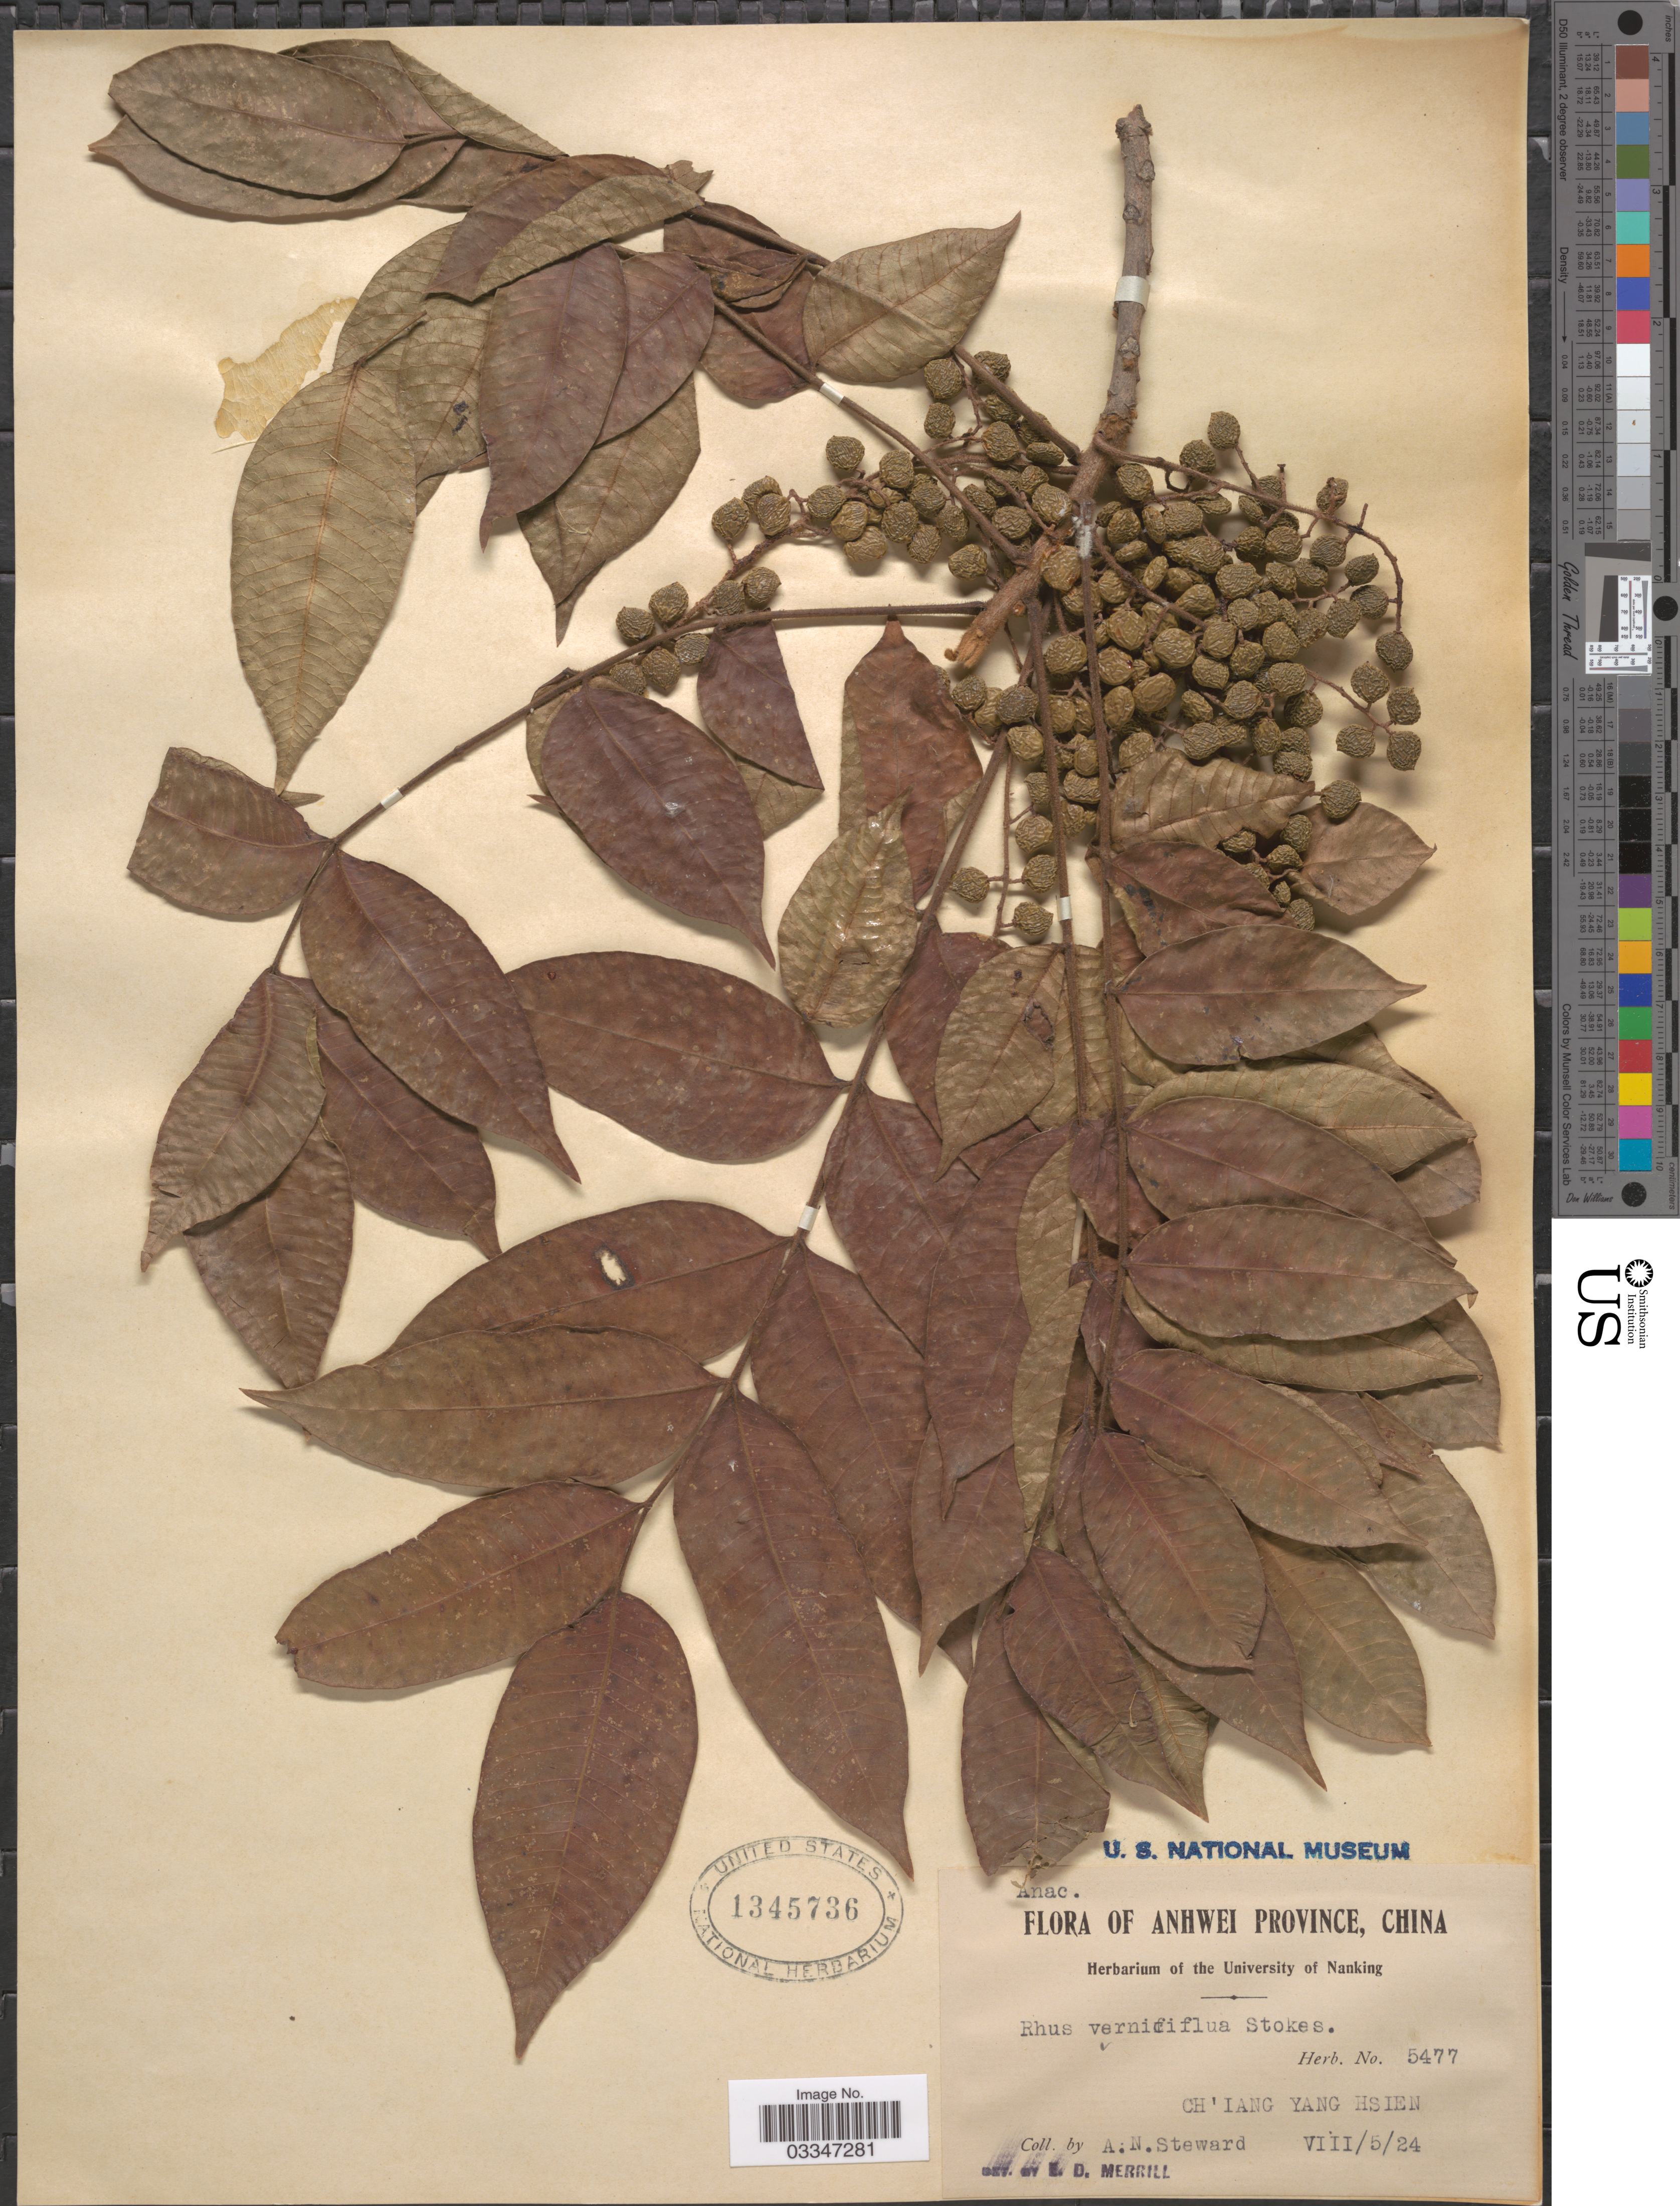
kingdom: Plantae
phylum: Tracheophyta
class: Magnoliopsida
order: Sapindales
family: Anacardiaceae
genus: Rhus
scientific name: Rhus verniciflua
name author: Stokes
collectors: A. N. Steward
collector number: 5477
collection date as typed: Transcribed d/m/y: 5/8/24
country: China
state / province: Anhui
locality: Anhwei Province. Ch'iang Yang Hsien.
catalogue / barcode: US 1345736